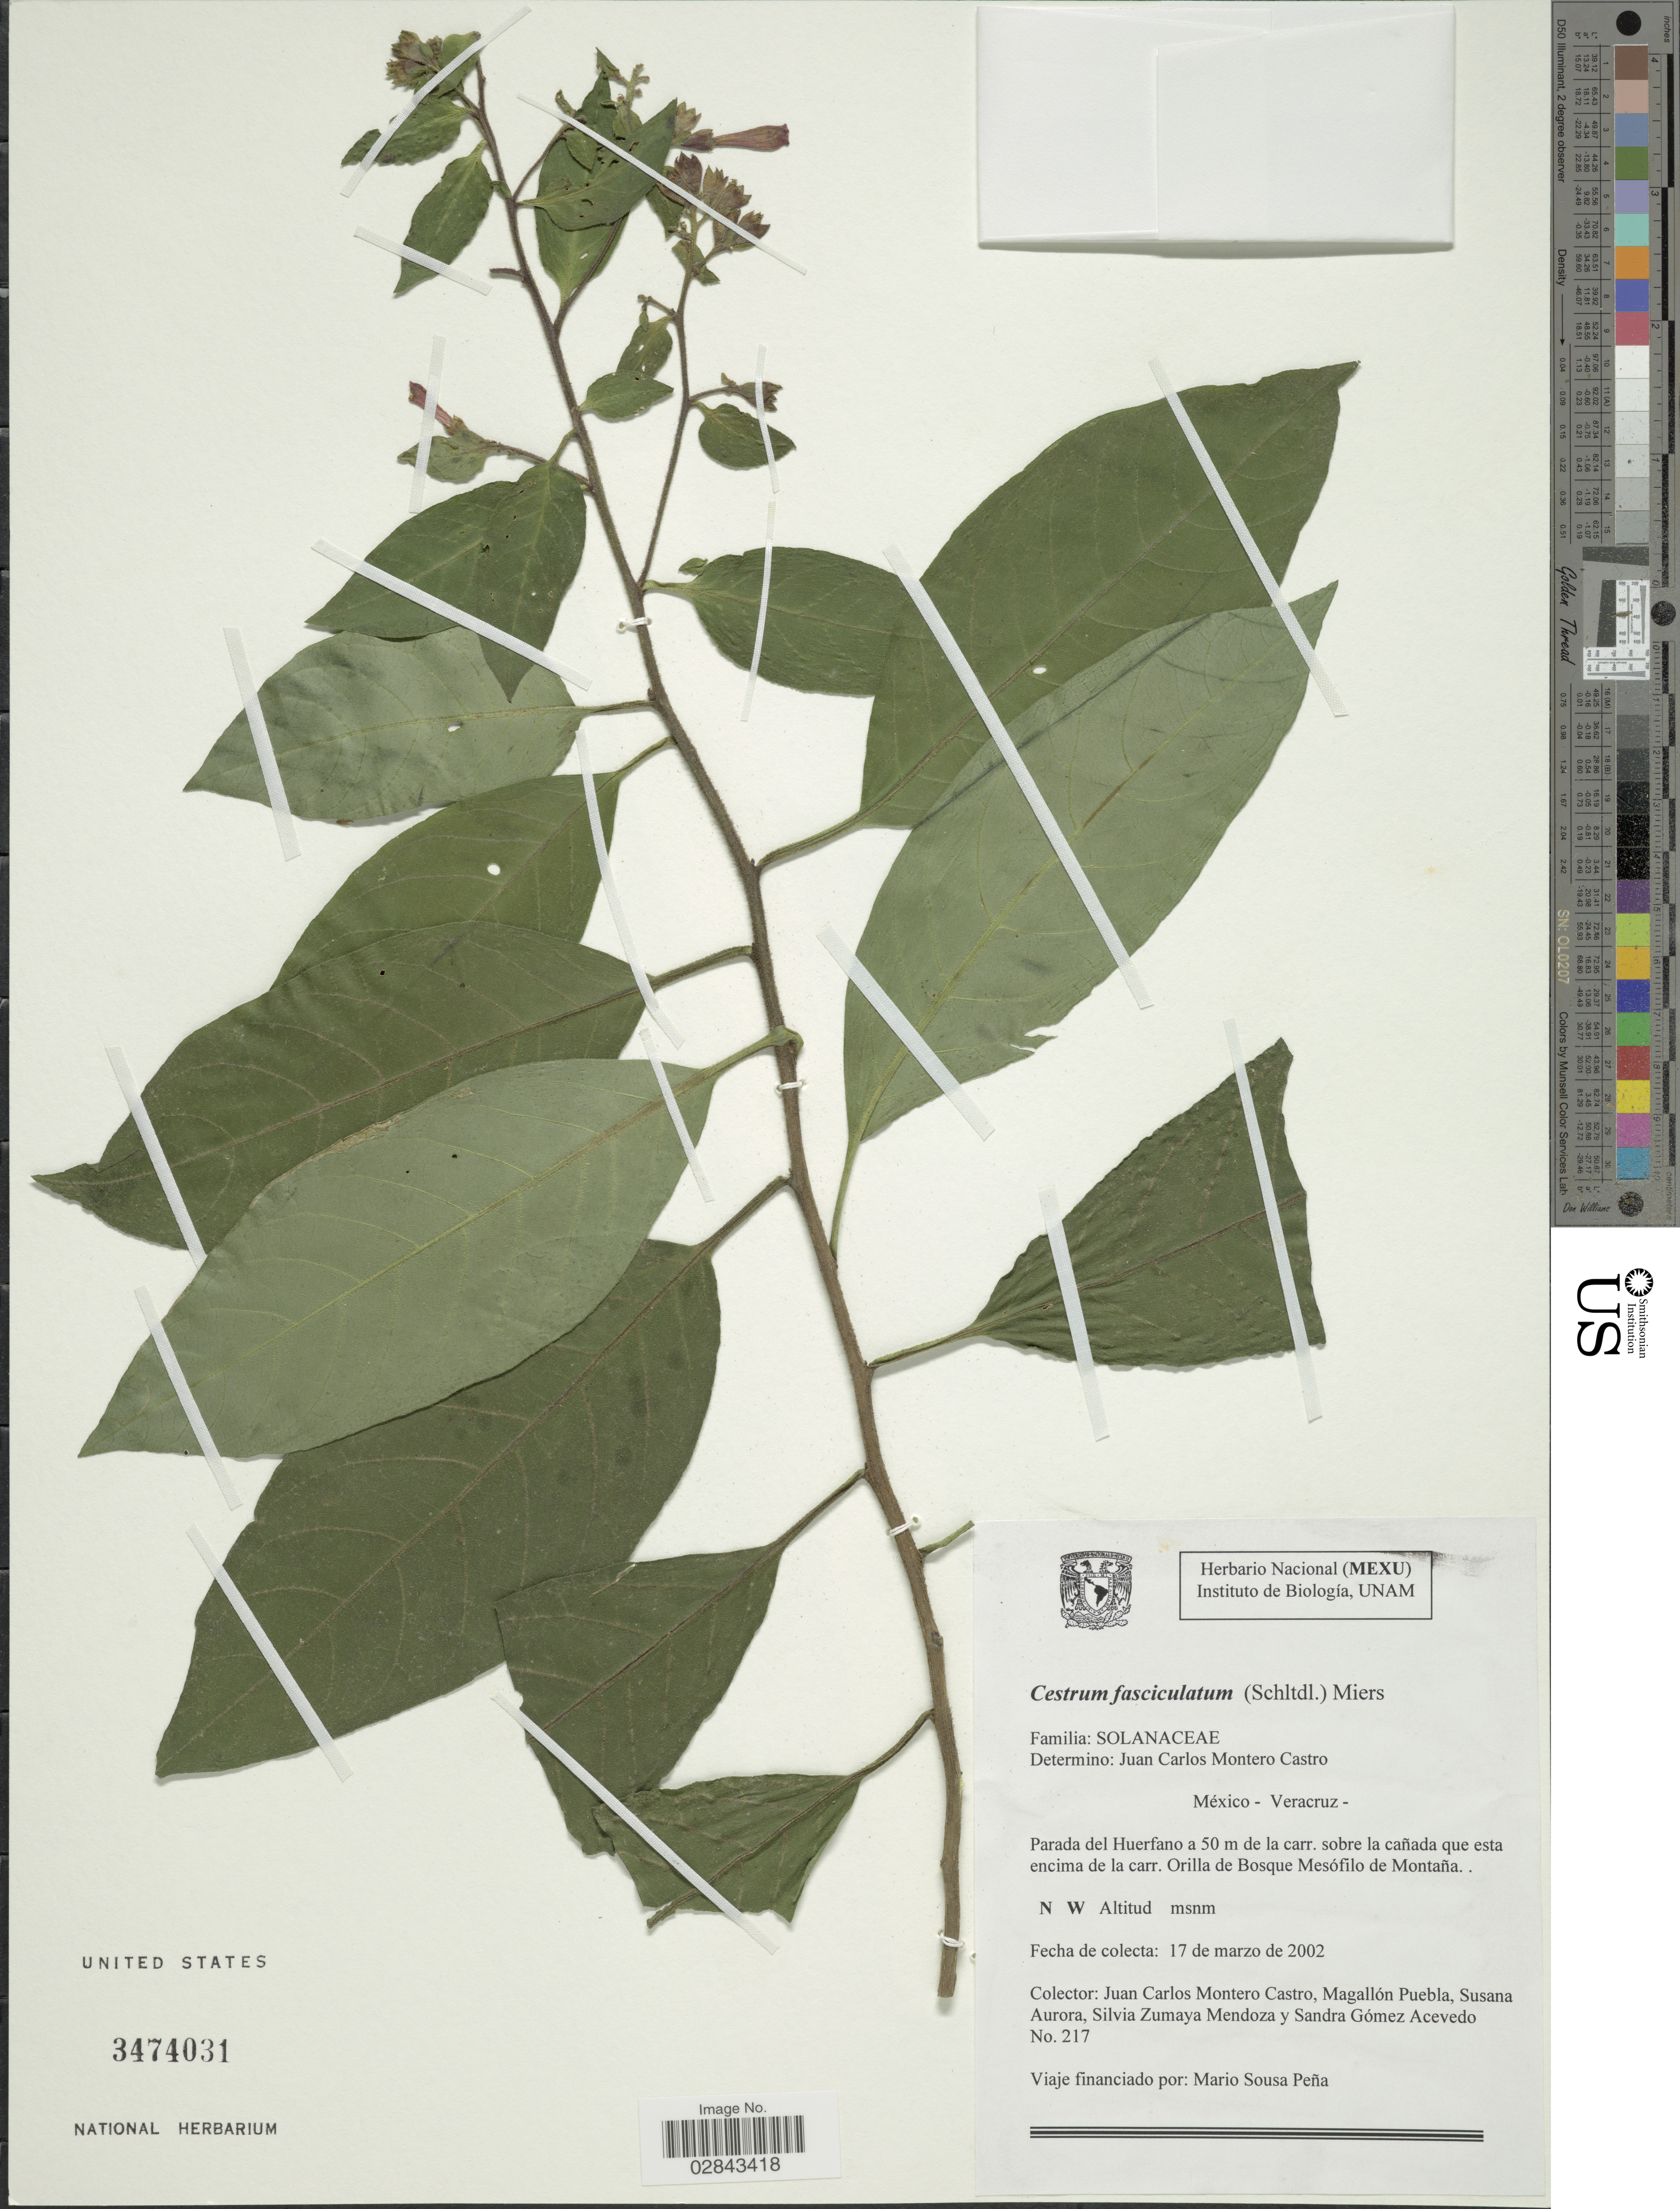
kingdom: Plantae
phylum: Tracheophyta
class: Magnoliopsida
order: Solanales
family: Solanaceae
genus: Cestrum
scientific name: Cestrum fasciculatum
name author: (Schltdl.) Miers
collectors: J. Montero-Castro, M. Puebla, S. Aurora, S. Mendoza & S. Acevedo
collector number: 217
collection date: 2002-03-17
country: Mexico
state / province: Veracruz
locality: Veracruz. Parada del Huerfano a 50 m de la carr. sobre la cañada que esta encima de la carr. Orilla de Bosque Mesófilo de Montaña.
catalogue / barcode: US 3474031